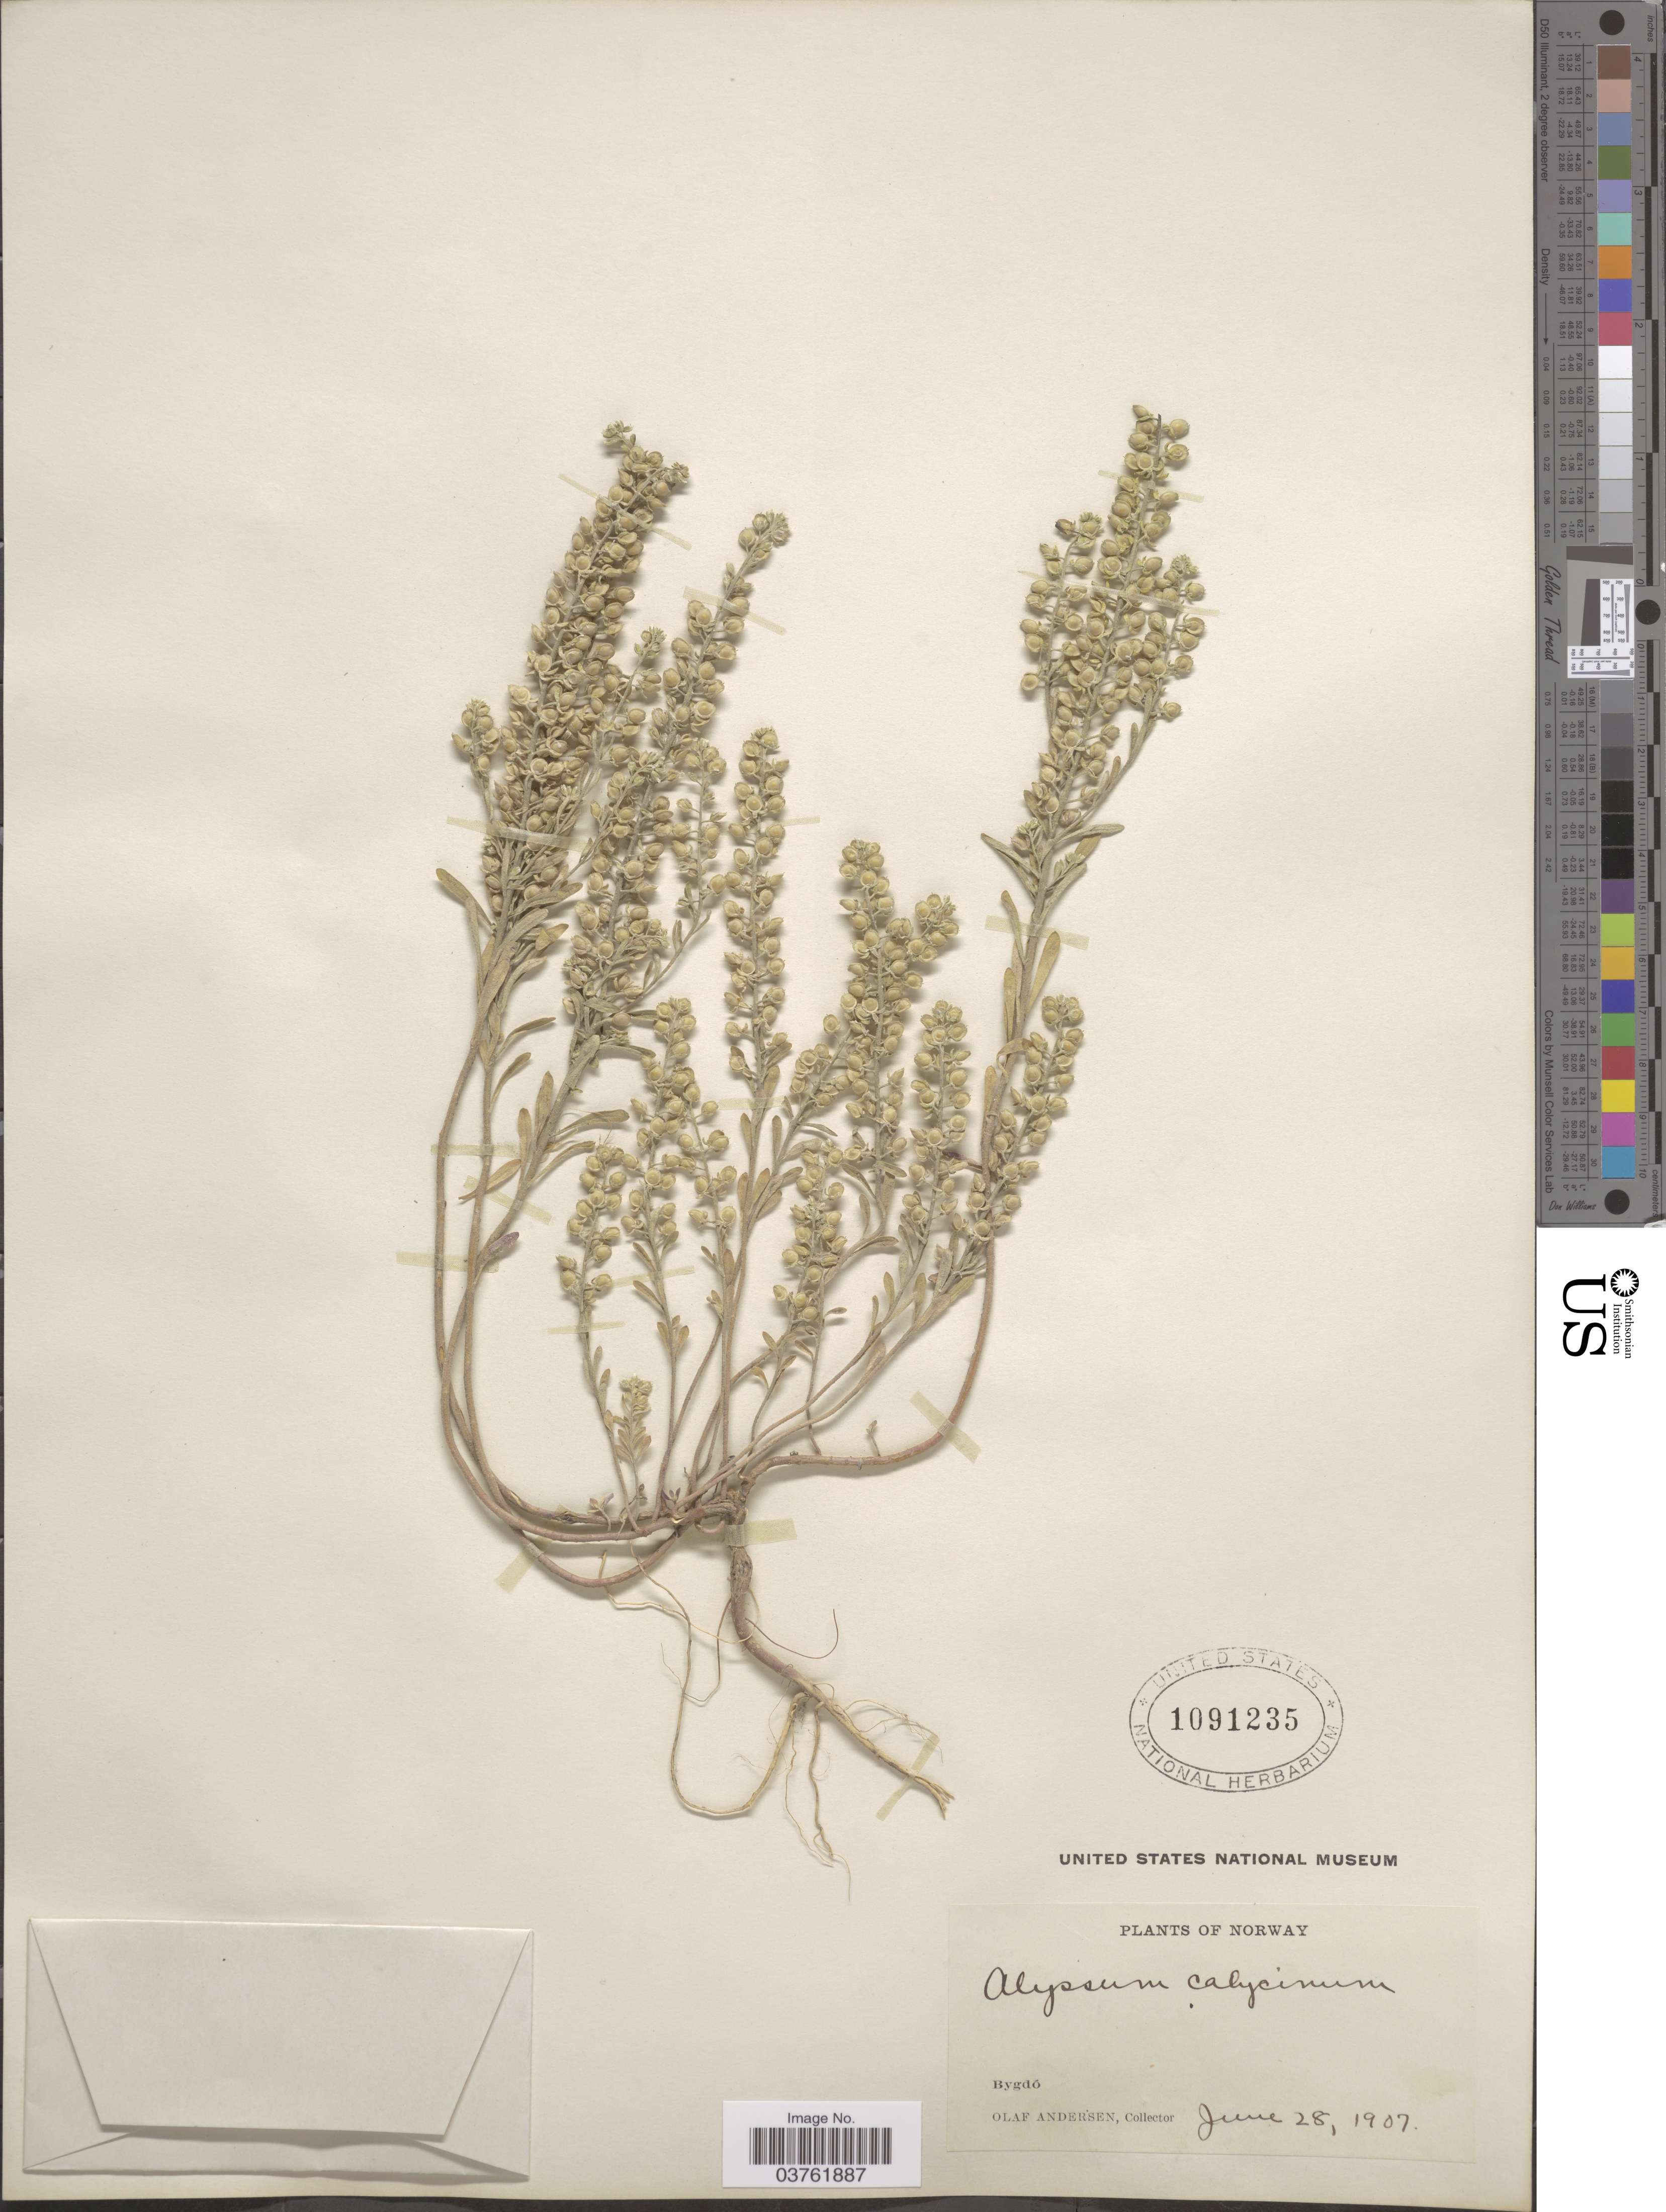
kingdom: Plantae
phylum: Tracheophyta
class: Magnoliopsida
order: Brassicales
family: Brassicaceae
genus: Alyssum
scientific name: Alyssum calycinum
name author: L.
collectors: O. Andersen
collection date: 1907-06-28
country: Norway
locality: Bygdó.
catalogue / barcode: US 1091235